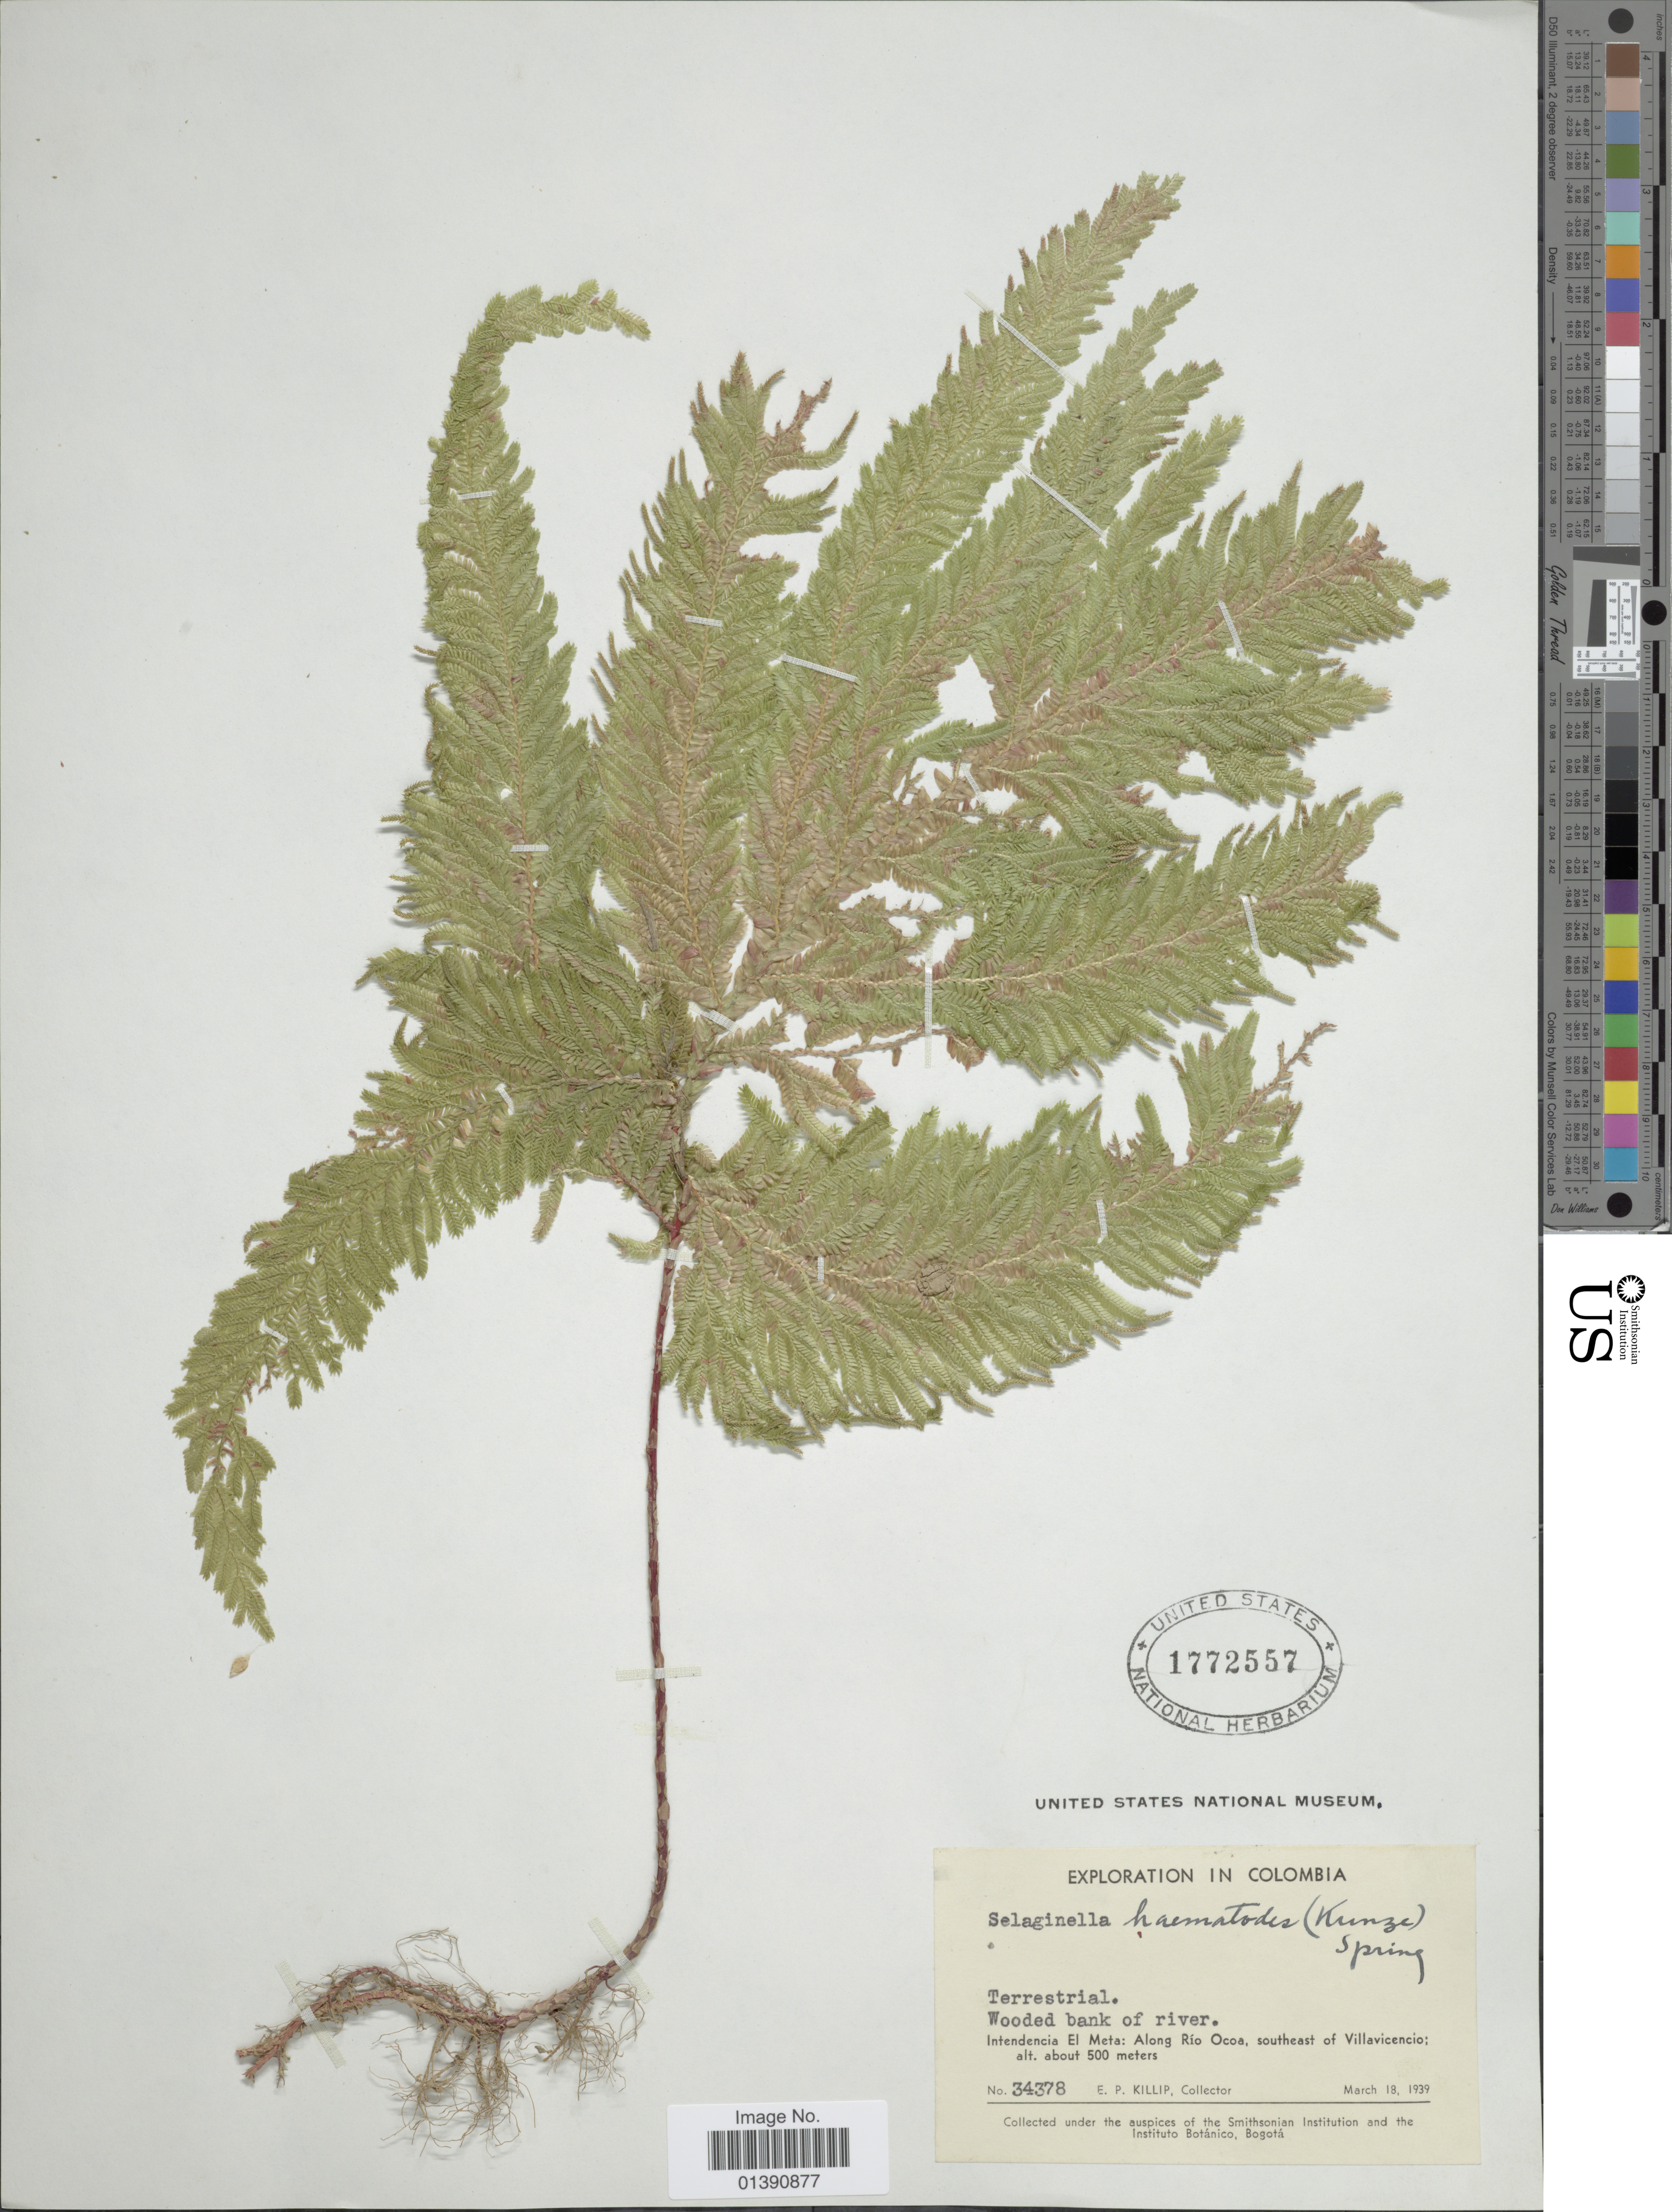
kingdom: Plantae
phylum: Tracheophyta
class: Lycopodiopsida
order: Selaginellales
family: Selaginellaceae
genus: Selaginella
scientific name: Selaginella haematodes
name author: (Kunze) Spring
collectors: E. P. Killip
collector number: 34378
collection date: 1939-03-18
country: Colombia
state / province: Meta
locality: Wooded bank of river, Intendencia El Meta: Along Rio Ocoa, southeast of Villavicencio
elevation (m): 500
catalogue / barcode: US 1772557